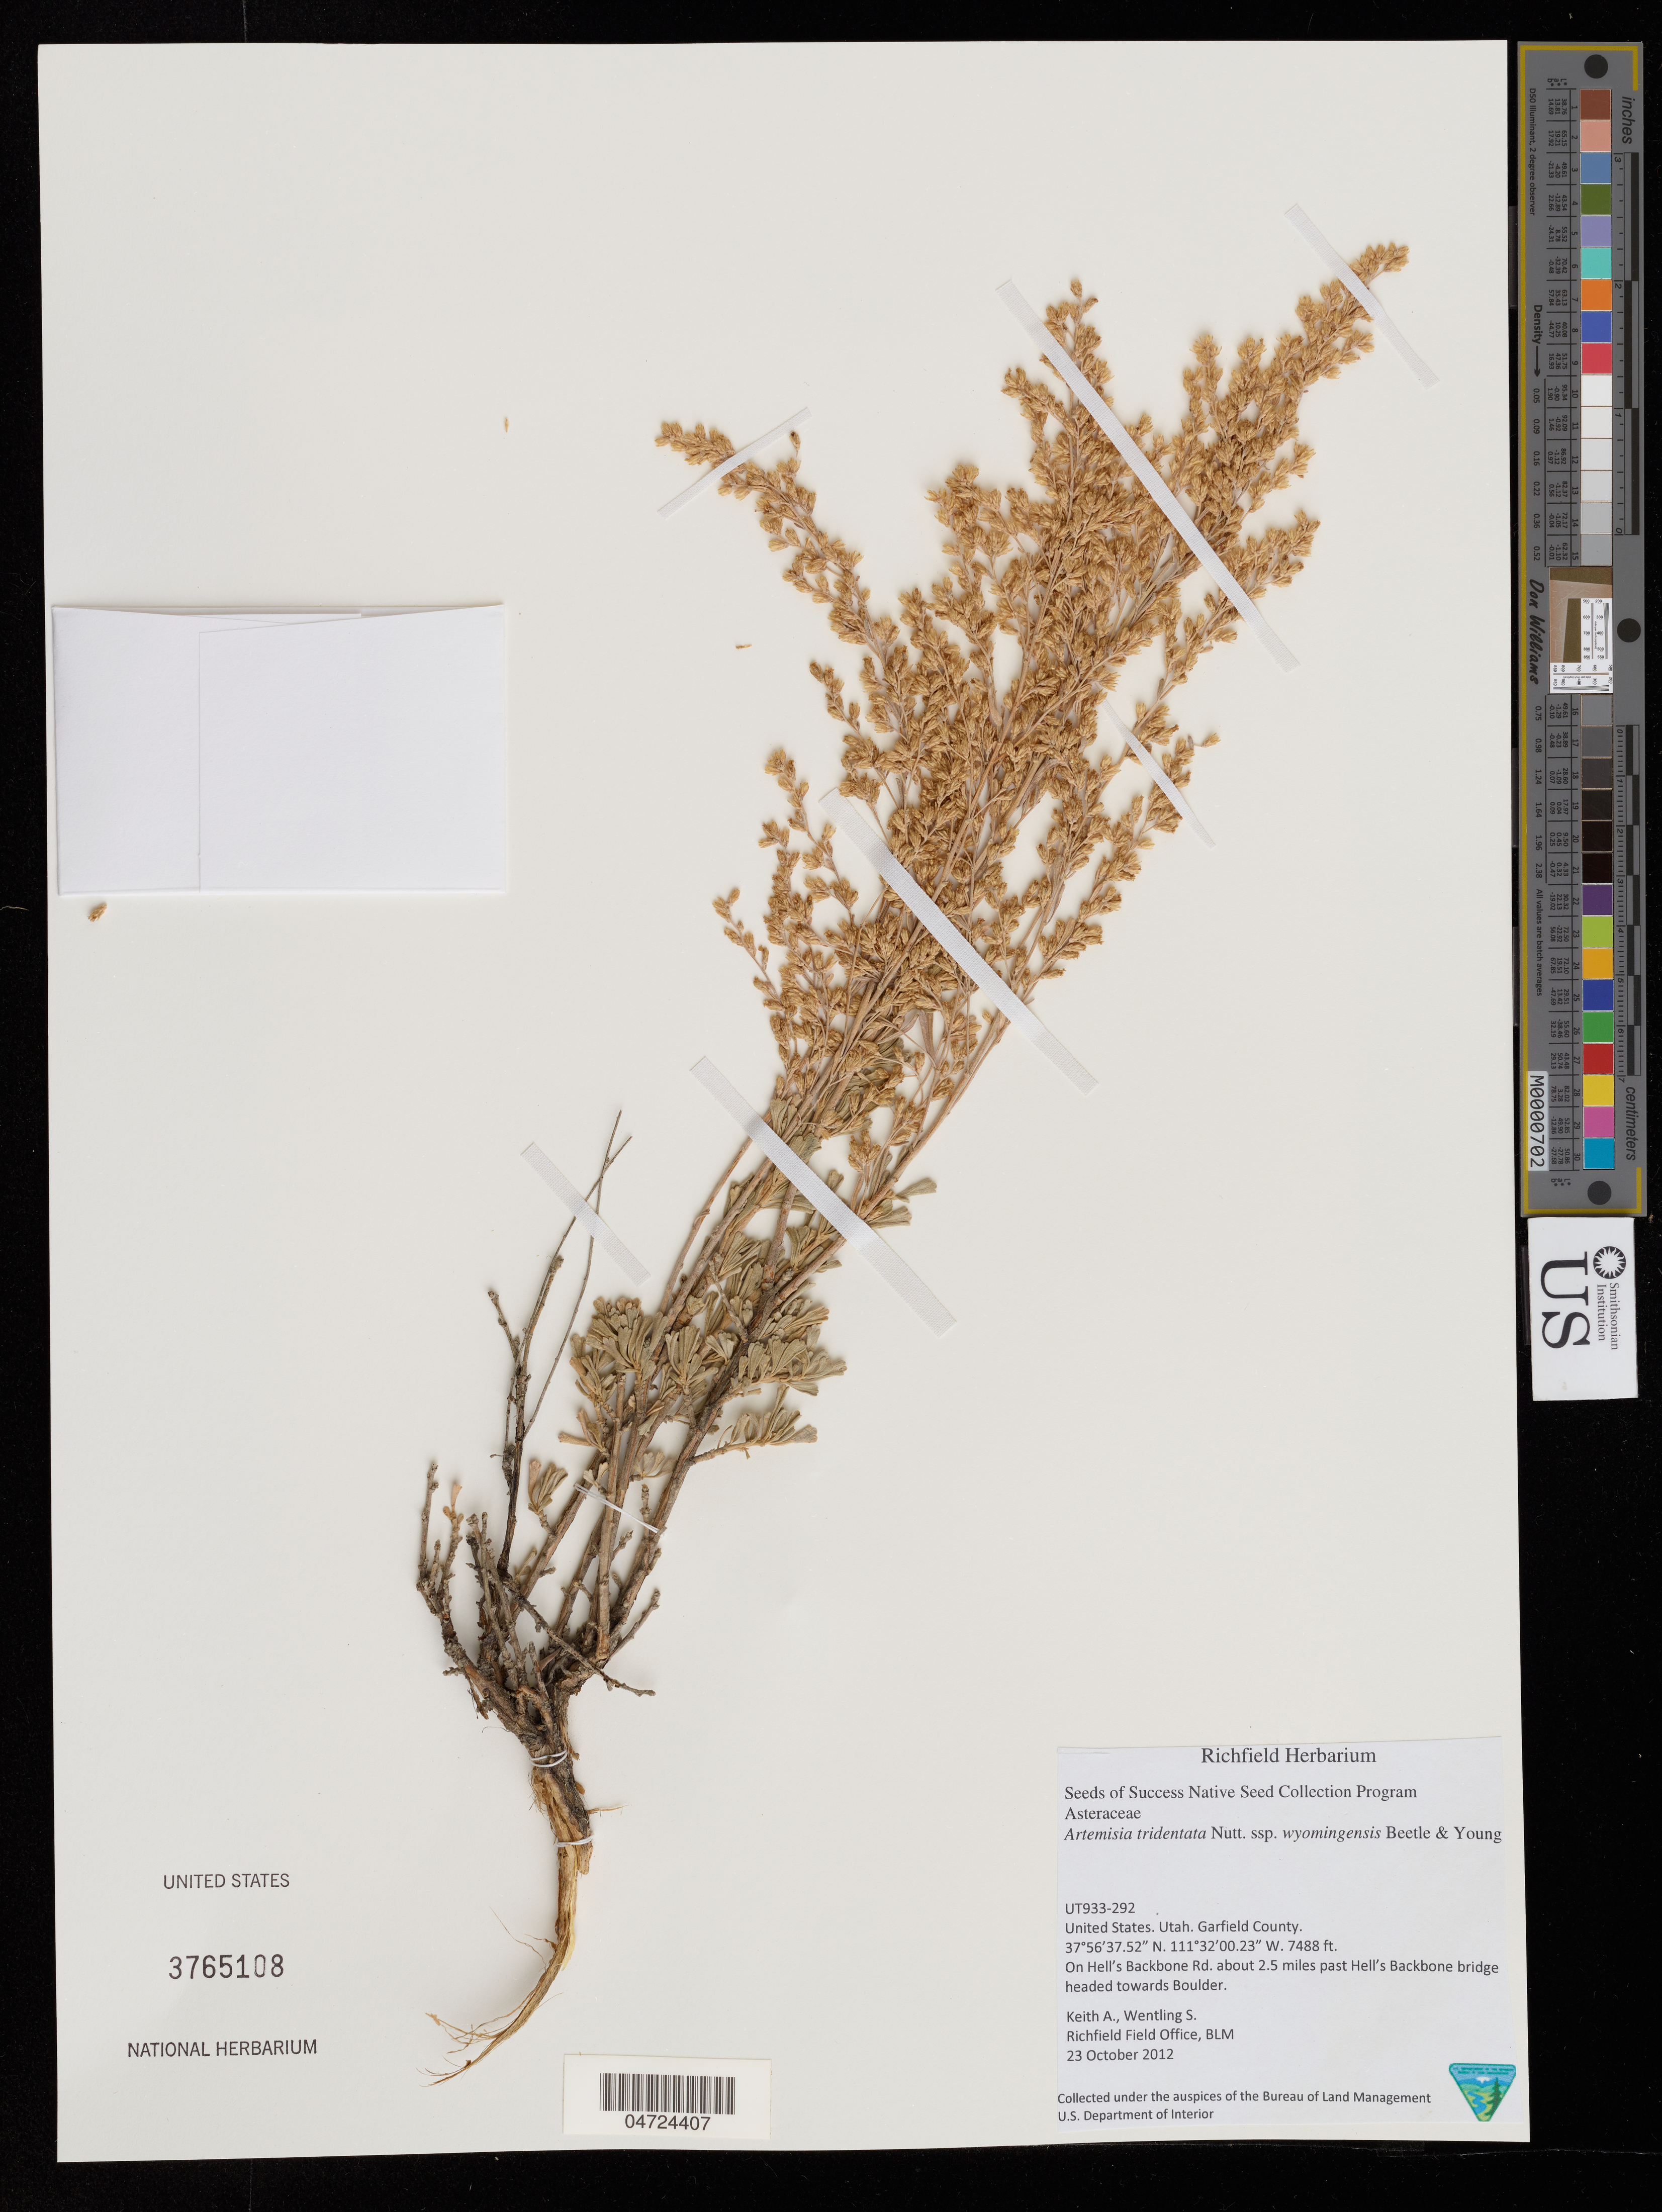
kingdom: Plantae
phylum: Tracheophyta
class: Magnoliopsida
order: Asterales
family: Asteraceae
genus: Artemisia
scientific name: Artemisia tridentata subsp. wyomingensis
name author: (Beetle & A.L. Young) S.L. Welsh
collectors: A. Keith & S. Wentling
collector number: UT933-292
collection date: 2012-10-23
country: United States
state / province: Utah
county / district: Garfield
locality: Garfield County. On Hell's Backbone Rd. about 2.5 miles past Hell's Backbone bridge headed towards Boulder.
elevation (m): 2282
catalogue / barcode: US 3765108